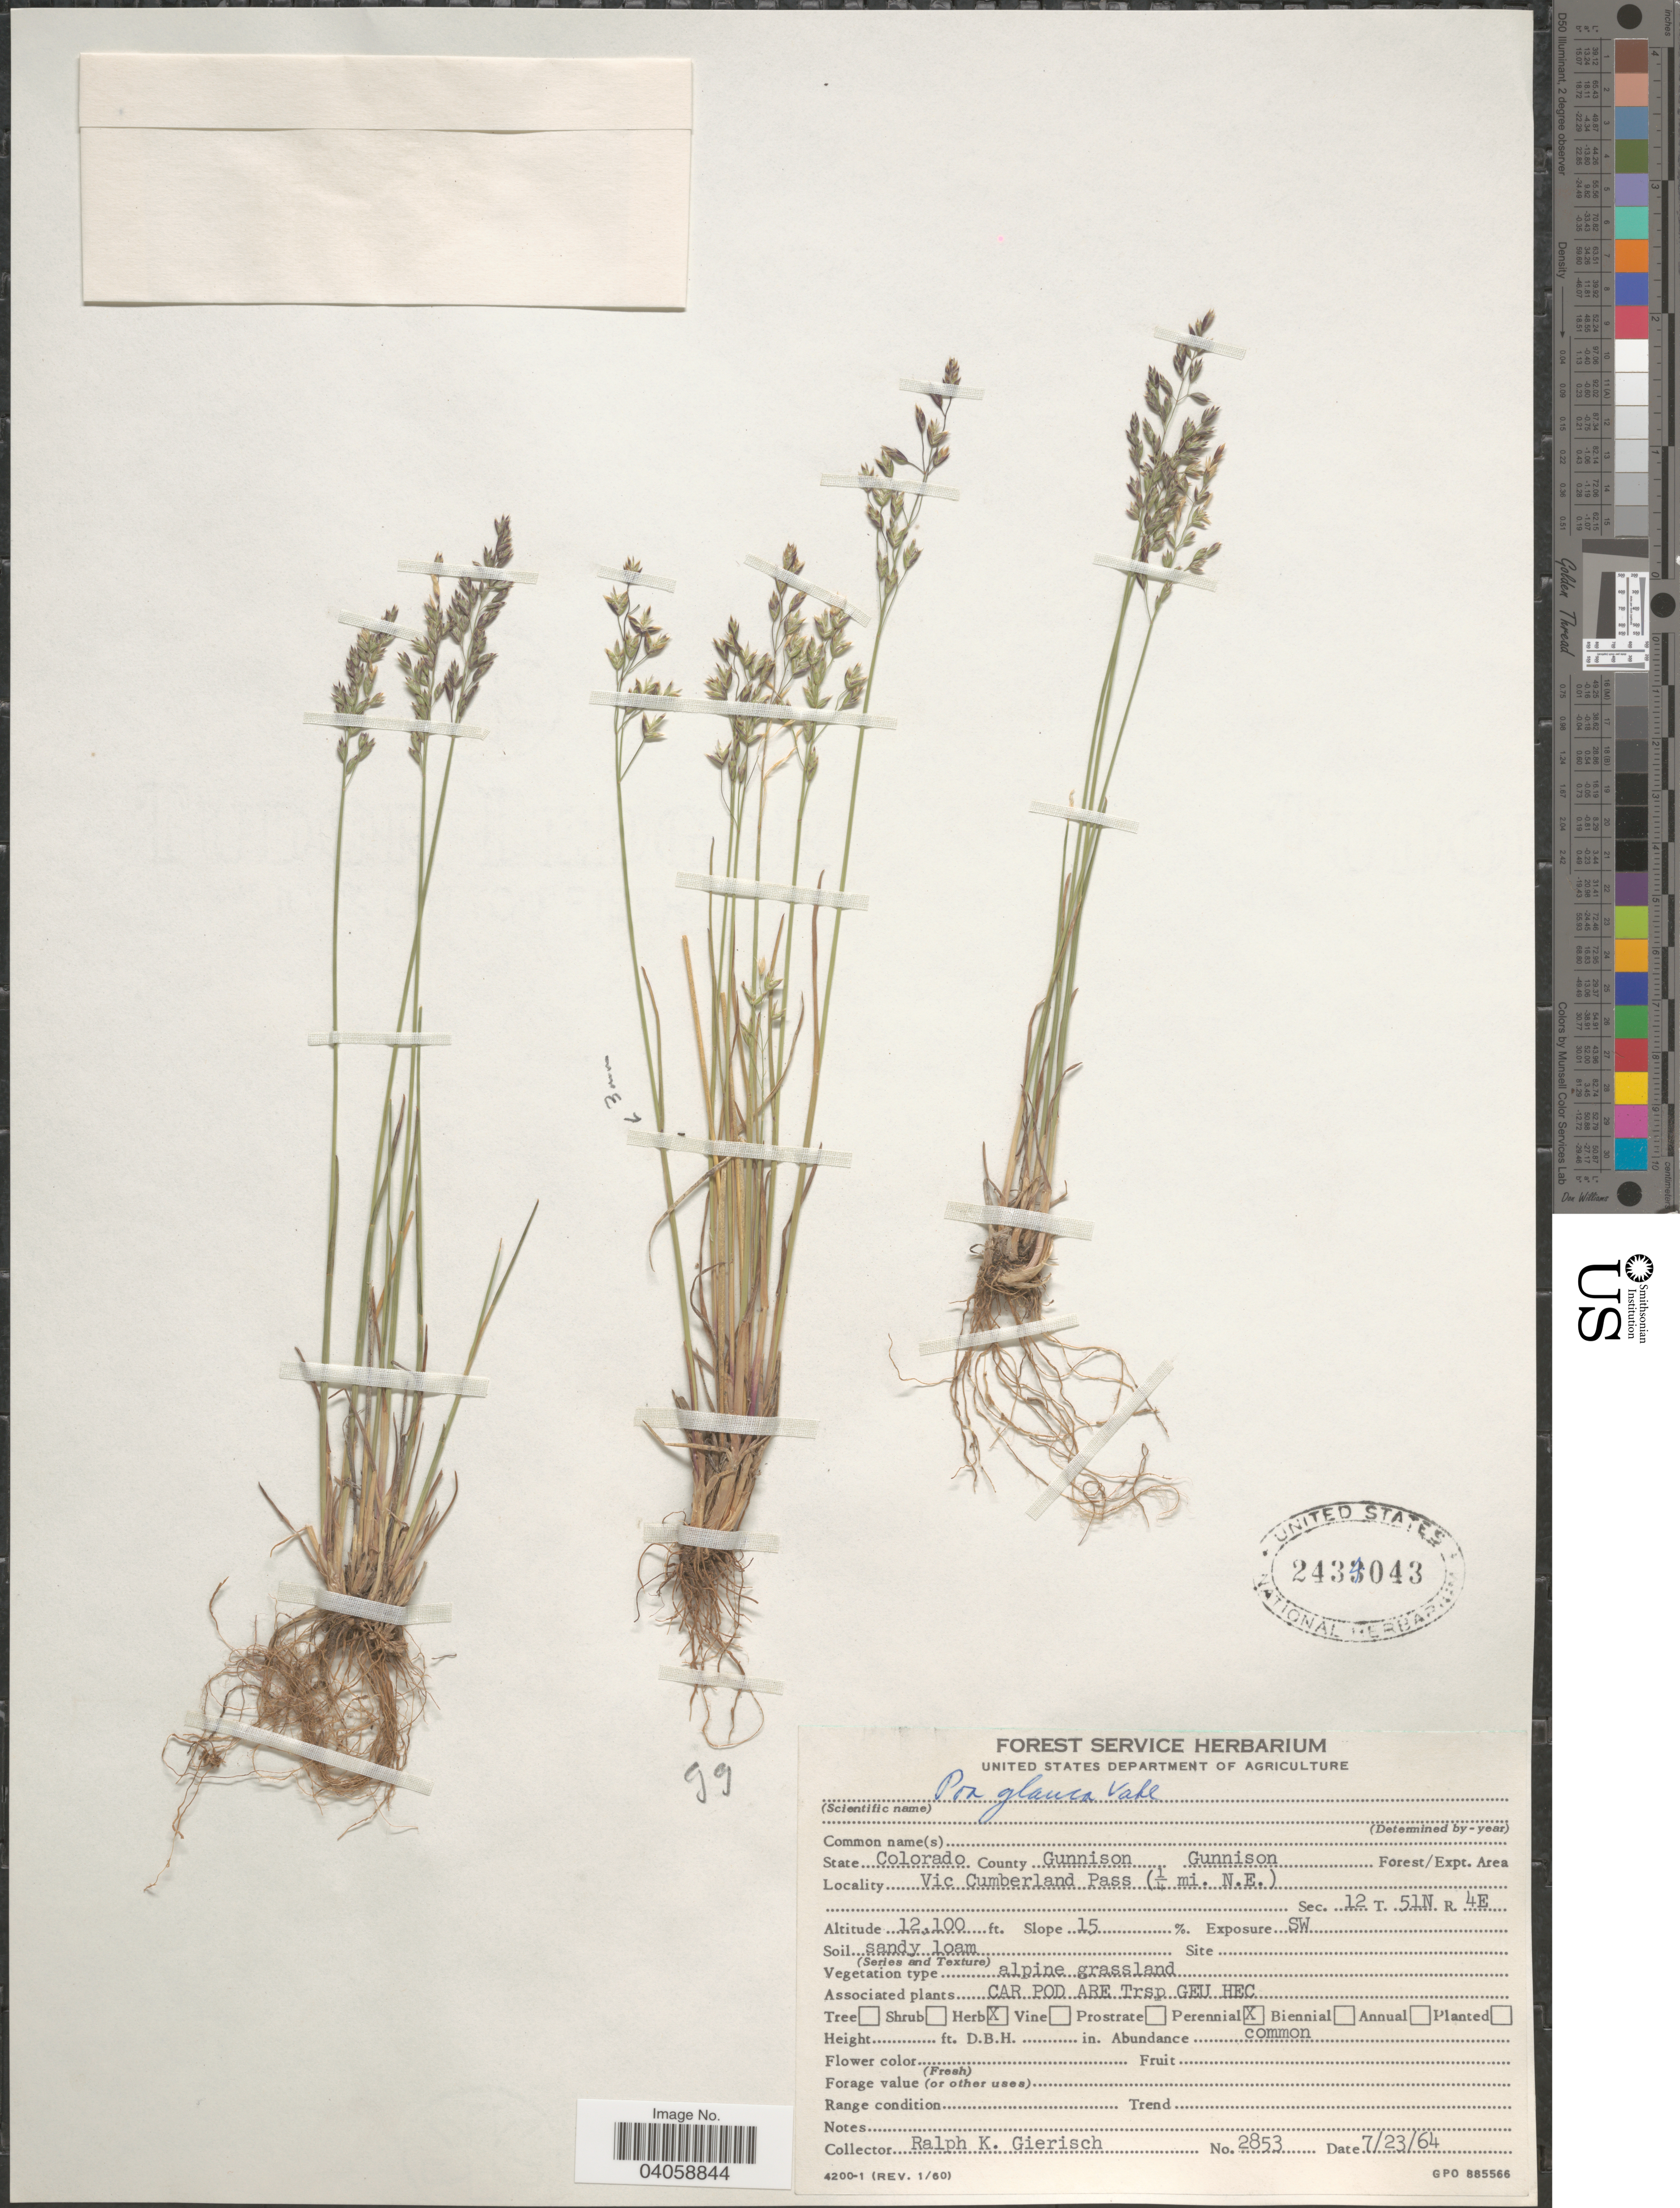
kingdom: Plantae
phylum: Tracheophyta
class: Liliopsida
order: Poales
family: Poaceae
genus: Poa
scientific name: Poa glauca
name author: Vahl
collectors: R. Gierisch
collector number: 2853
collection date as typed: Transcribed d/m/y: 23/7/64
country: United States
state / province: Colorado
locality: County Gunnison. Gunnison Forest/Expt. Area. Vic Cumberland Pass (¼ mi. N.E.). Sec. 12 T. 51N. R. 4E. Slope 15%. Exposure SW.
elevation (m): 3688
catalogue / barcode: US 2434043